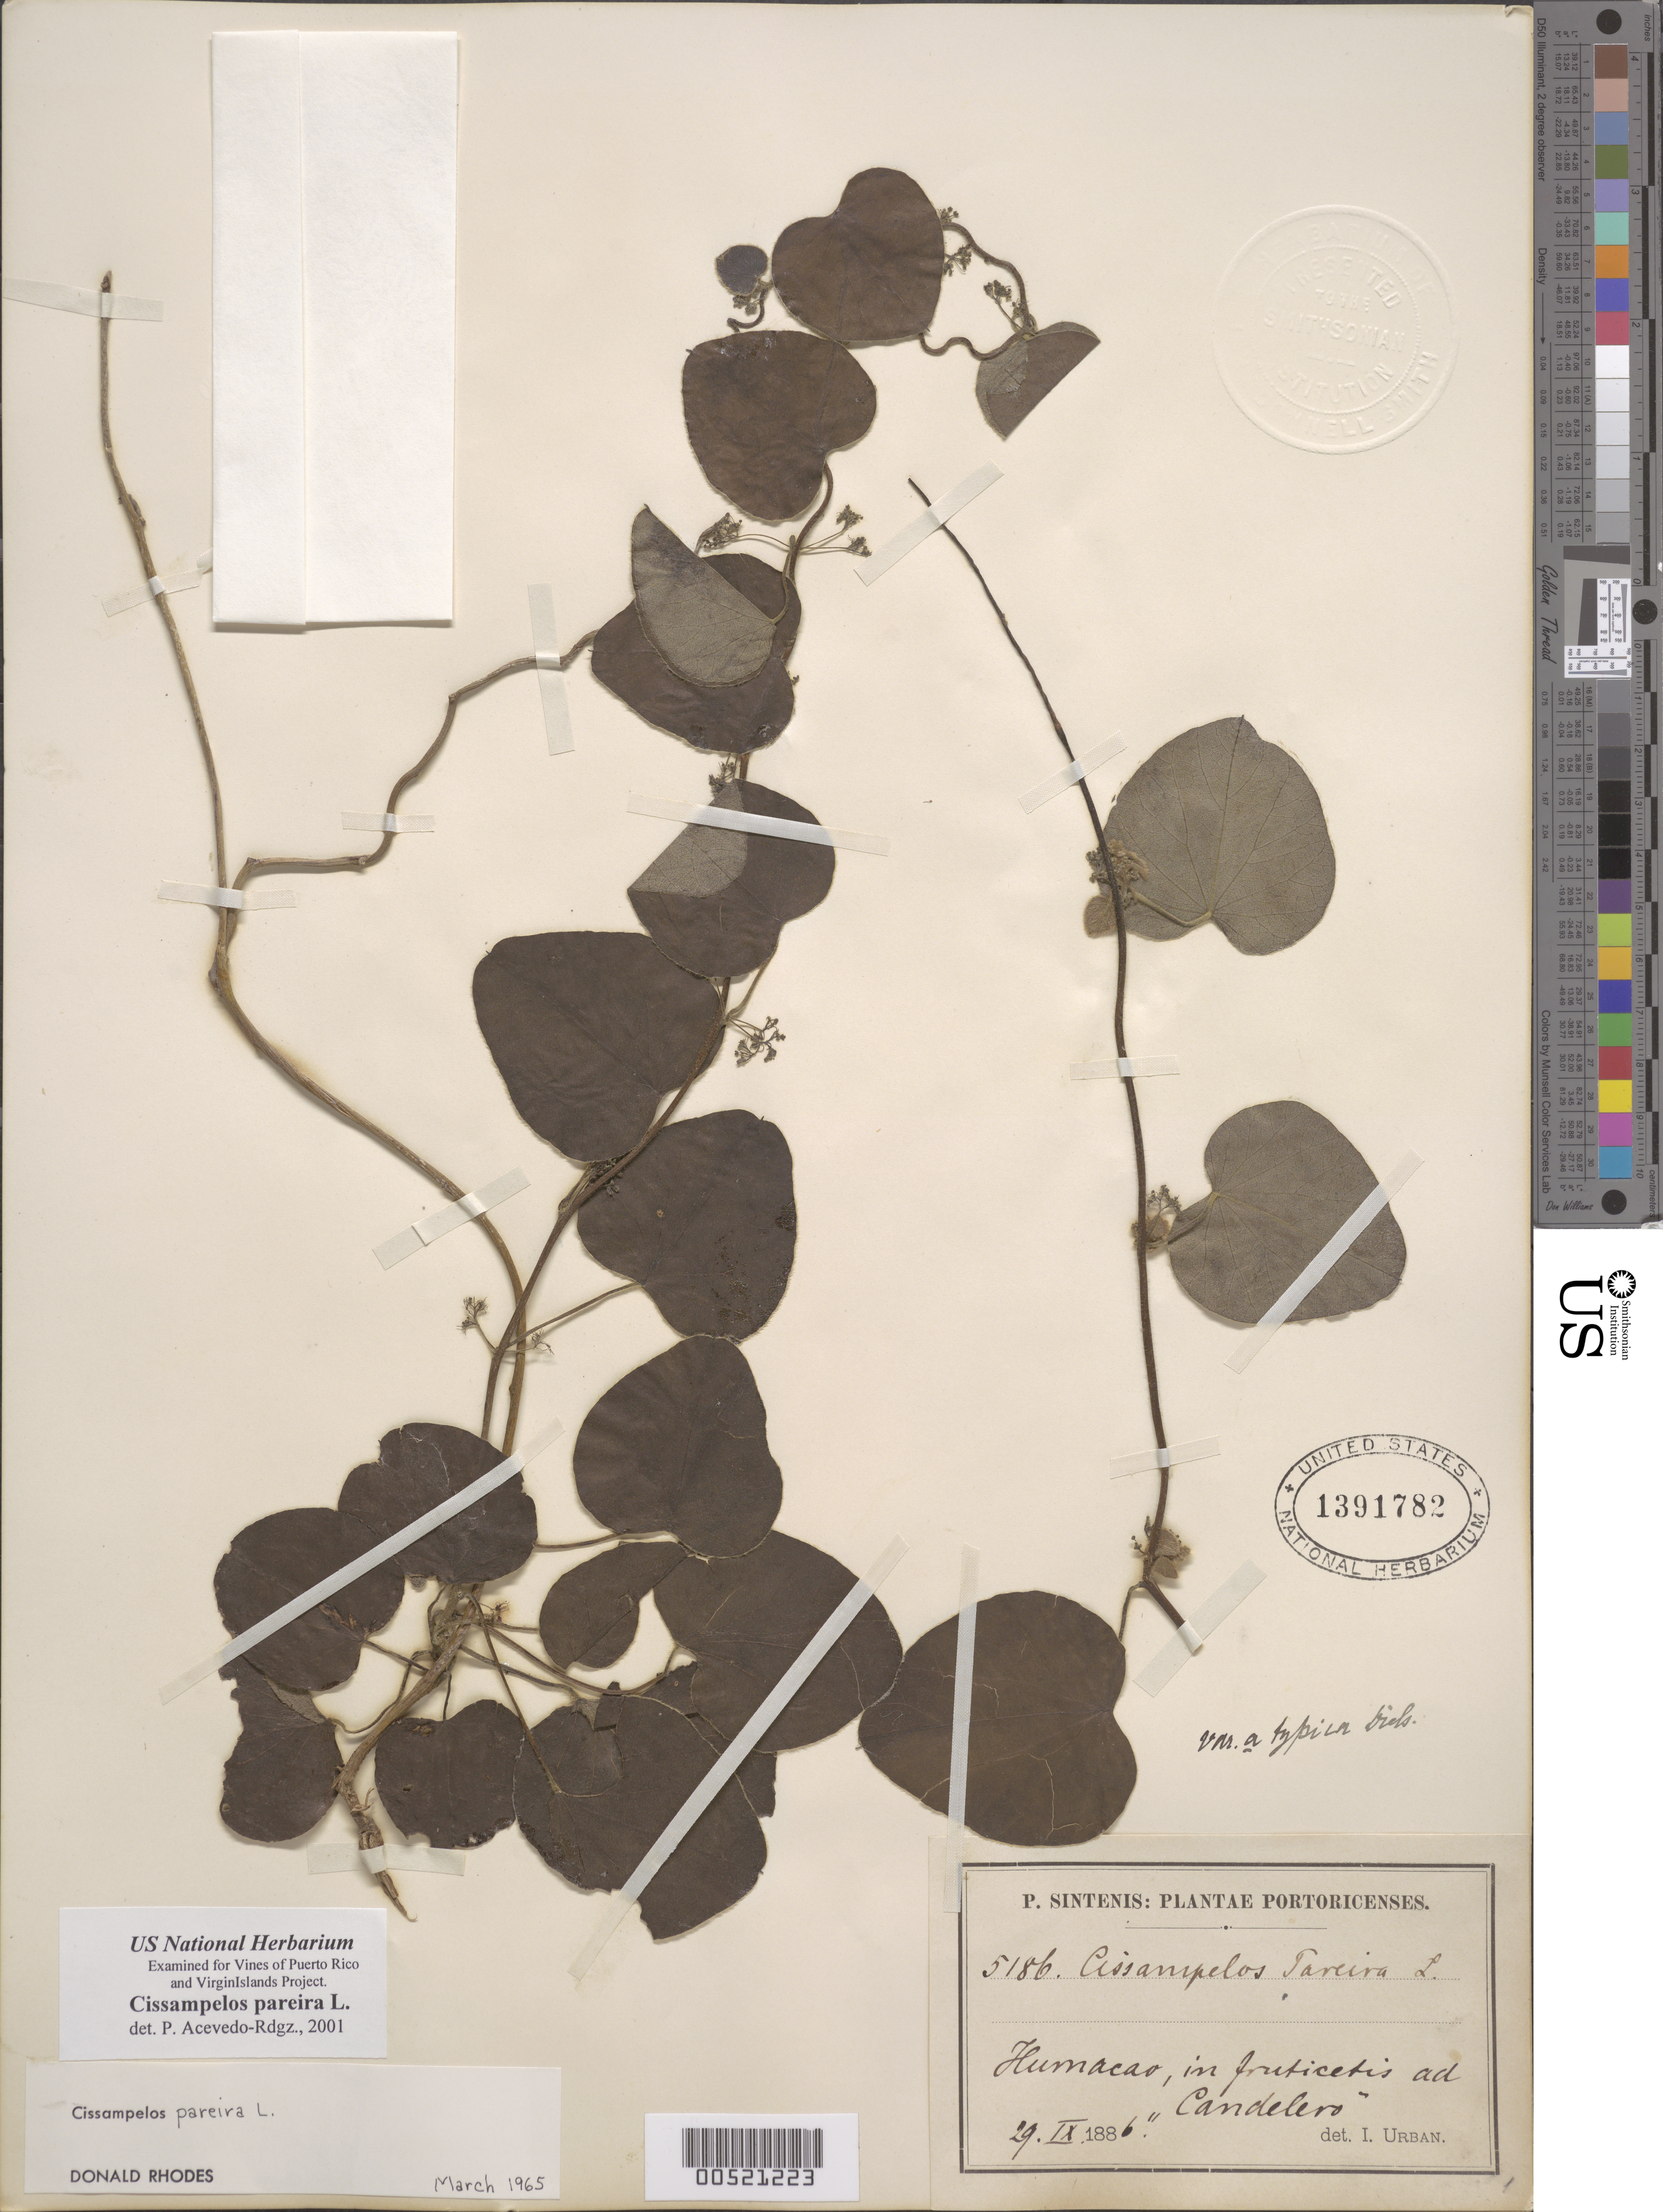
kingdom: Plantae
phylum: Tracheophyta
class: Magnoliopsida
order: Ranunculales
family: Menispermaceae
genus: Cissampelos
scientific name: Cissampelos pareira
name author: L.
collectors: P. Sintenis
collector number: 5186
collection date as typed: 29 Sep 1886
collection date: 1886-09-29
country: Puerto Rico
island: Greater Antilles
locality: Humacao. In fruticetis ad "Candelero".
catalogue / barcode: US 1391782